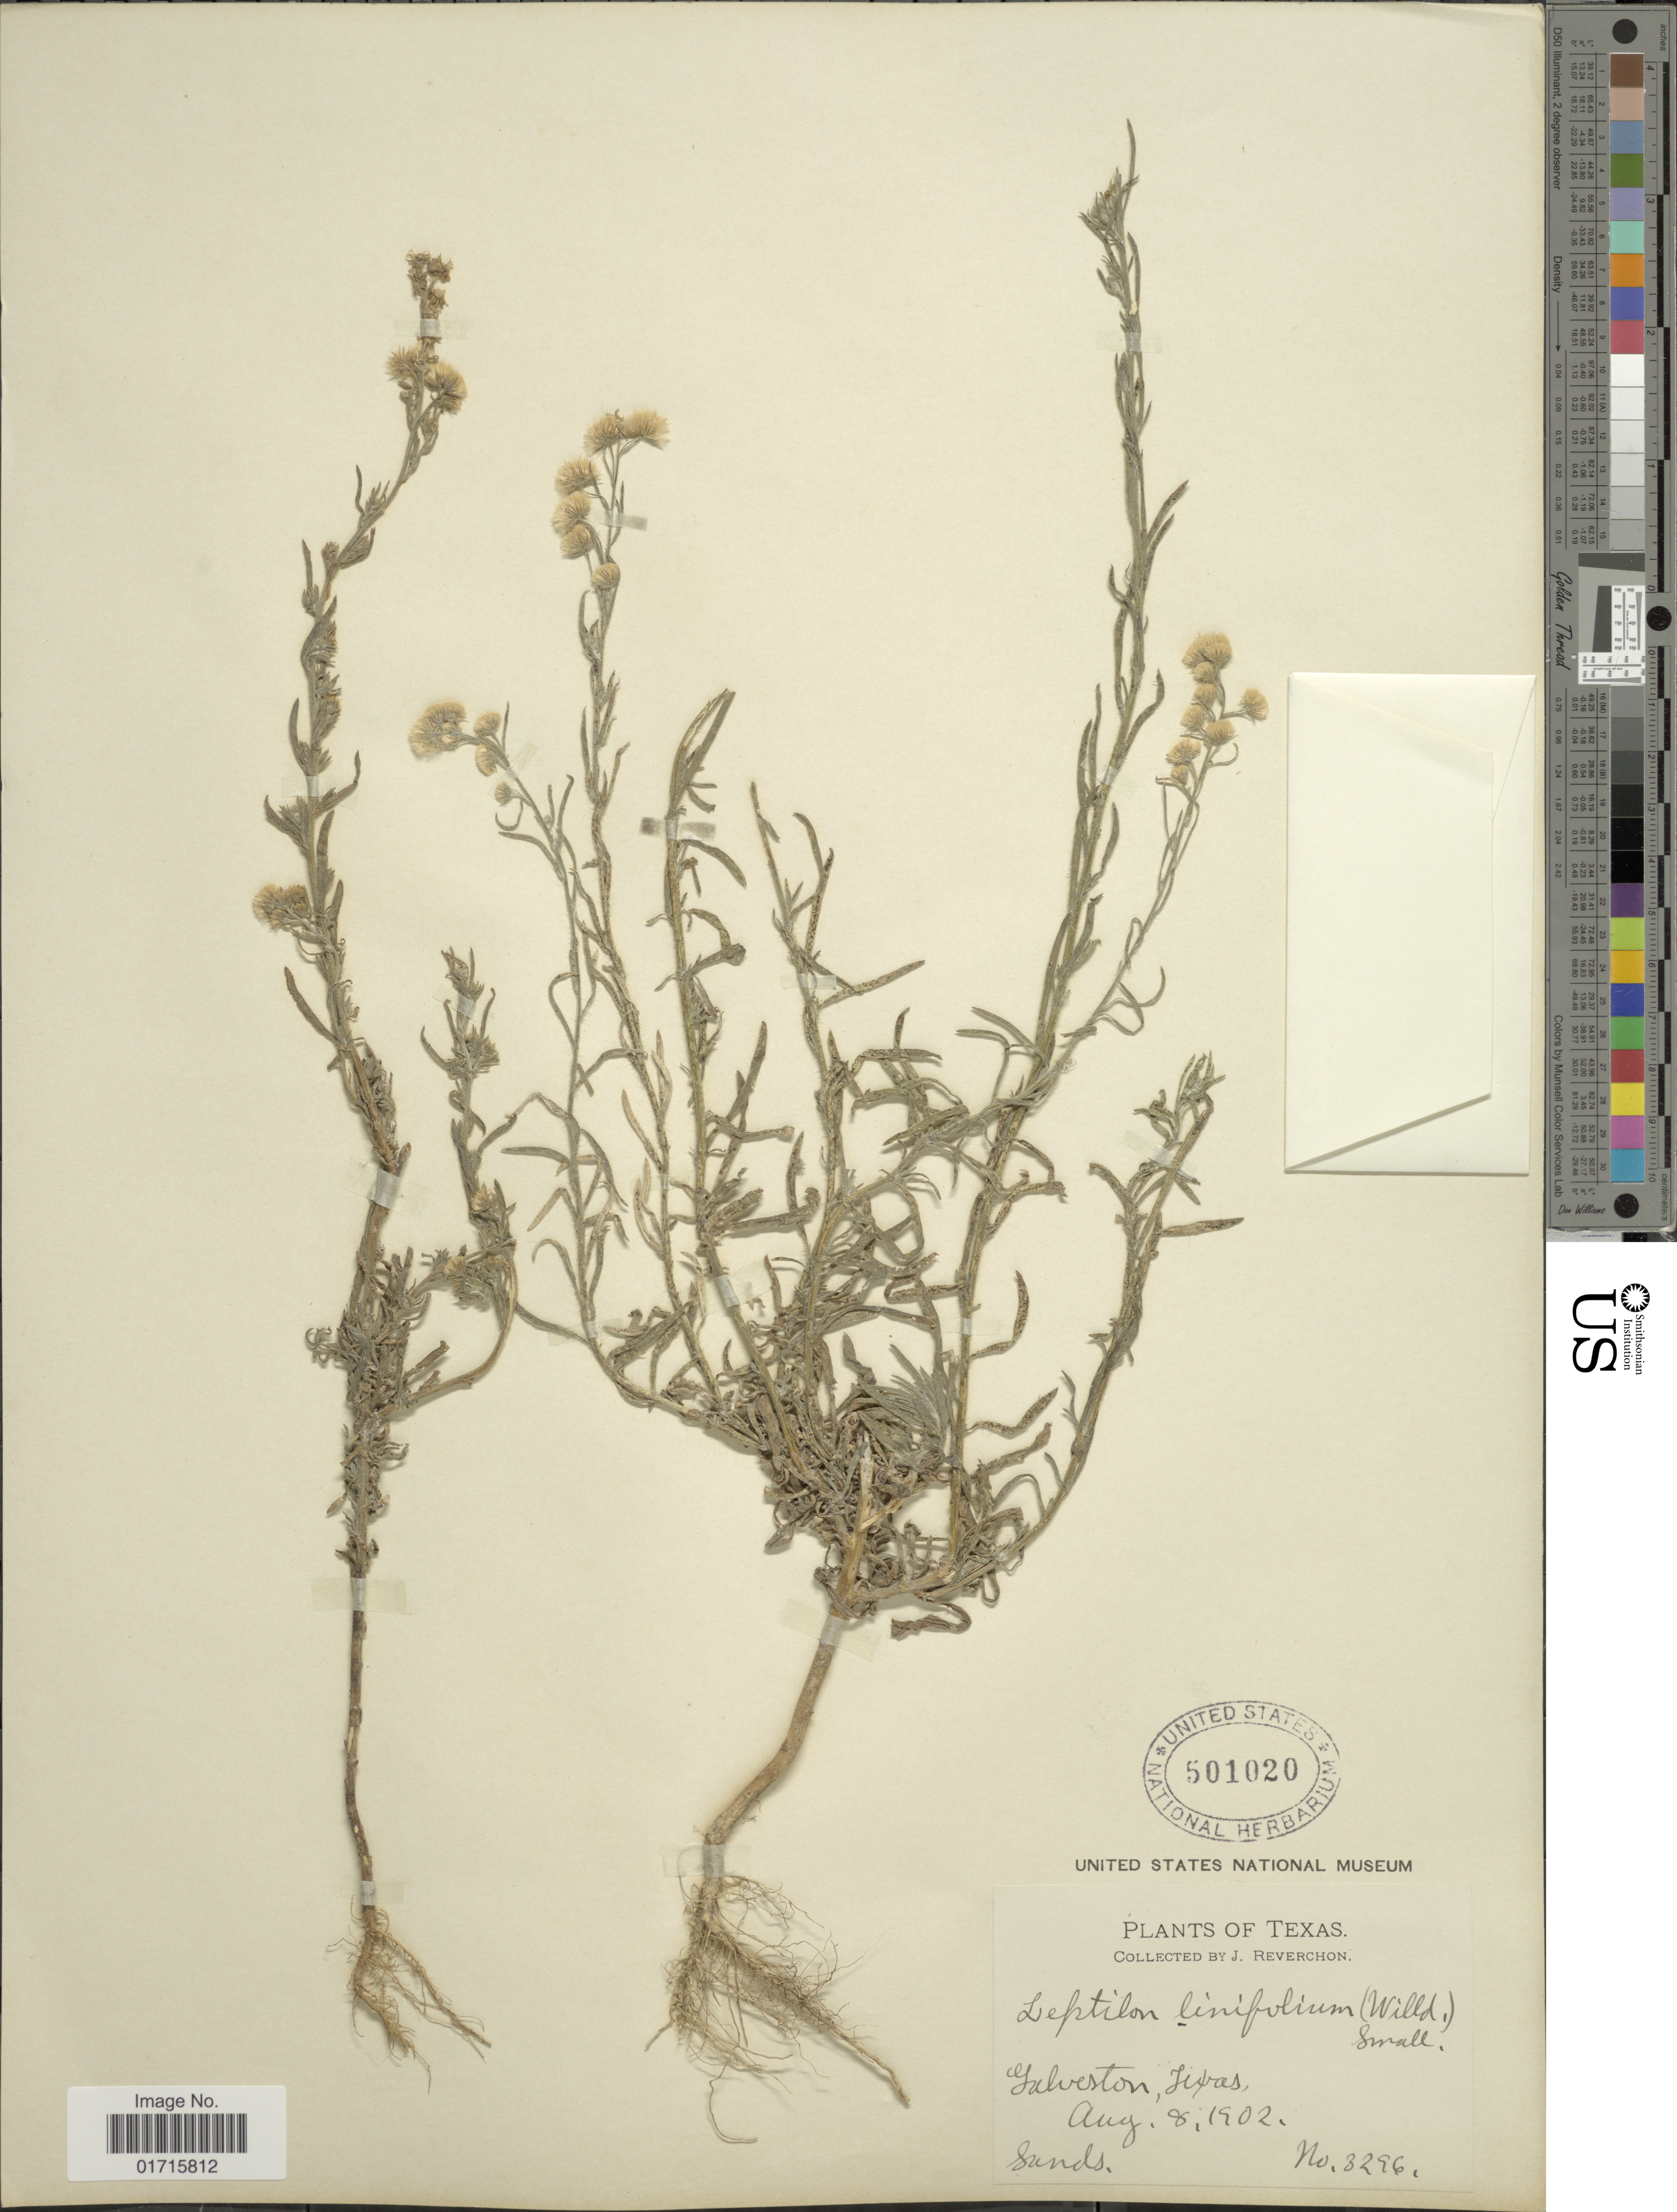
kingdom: Plantae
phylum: Tracheophyta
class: Magnoliopsida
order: Asterales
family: Asteraceae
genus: Conyza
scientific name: Conyza bonariensis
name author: (L.) Cronq.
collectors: J. Reverchon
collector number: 3296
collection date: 1902-08-08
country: United States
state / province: Texas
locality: Texas. Galveston, Texas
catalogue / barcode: US 501020